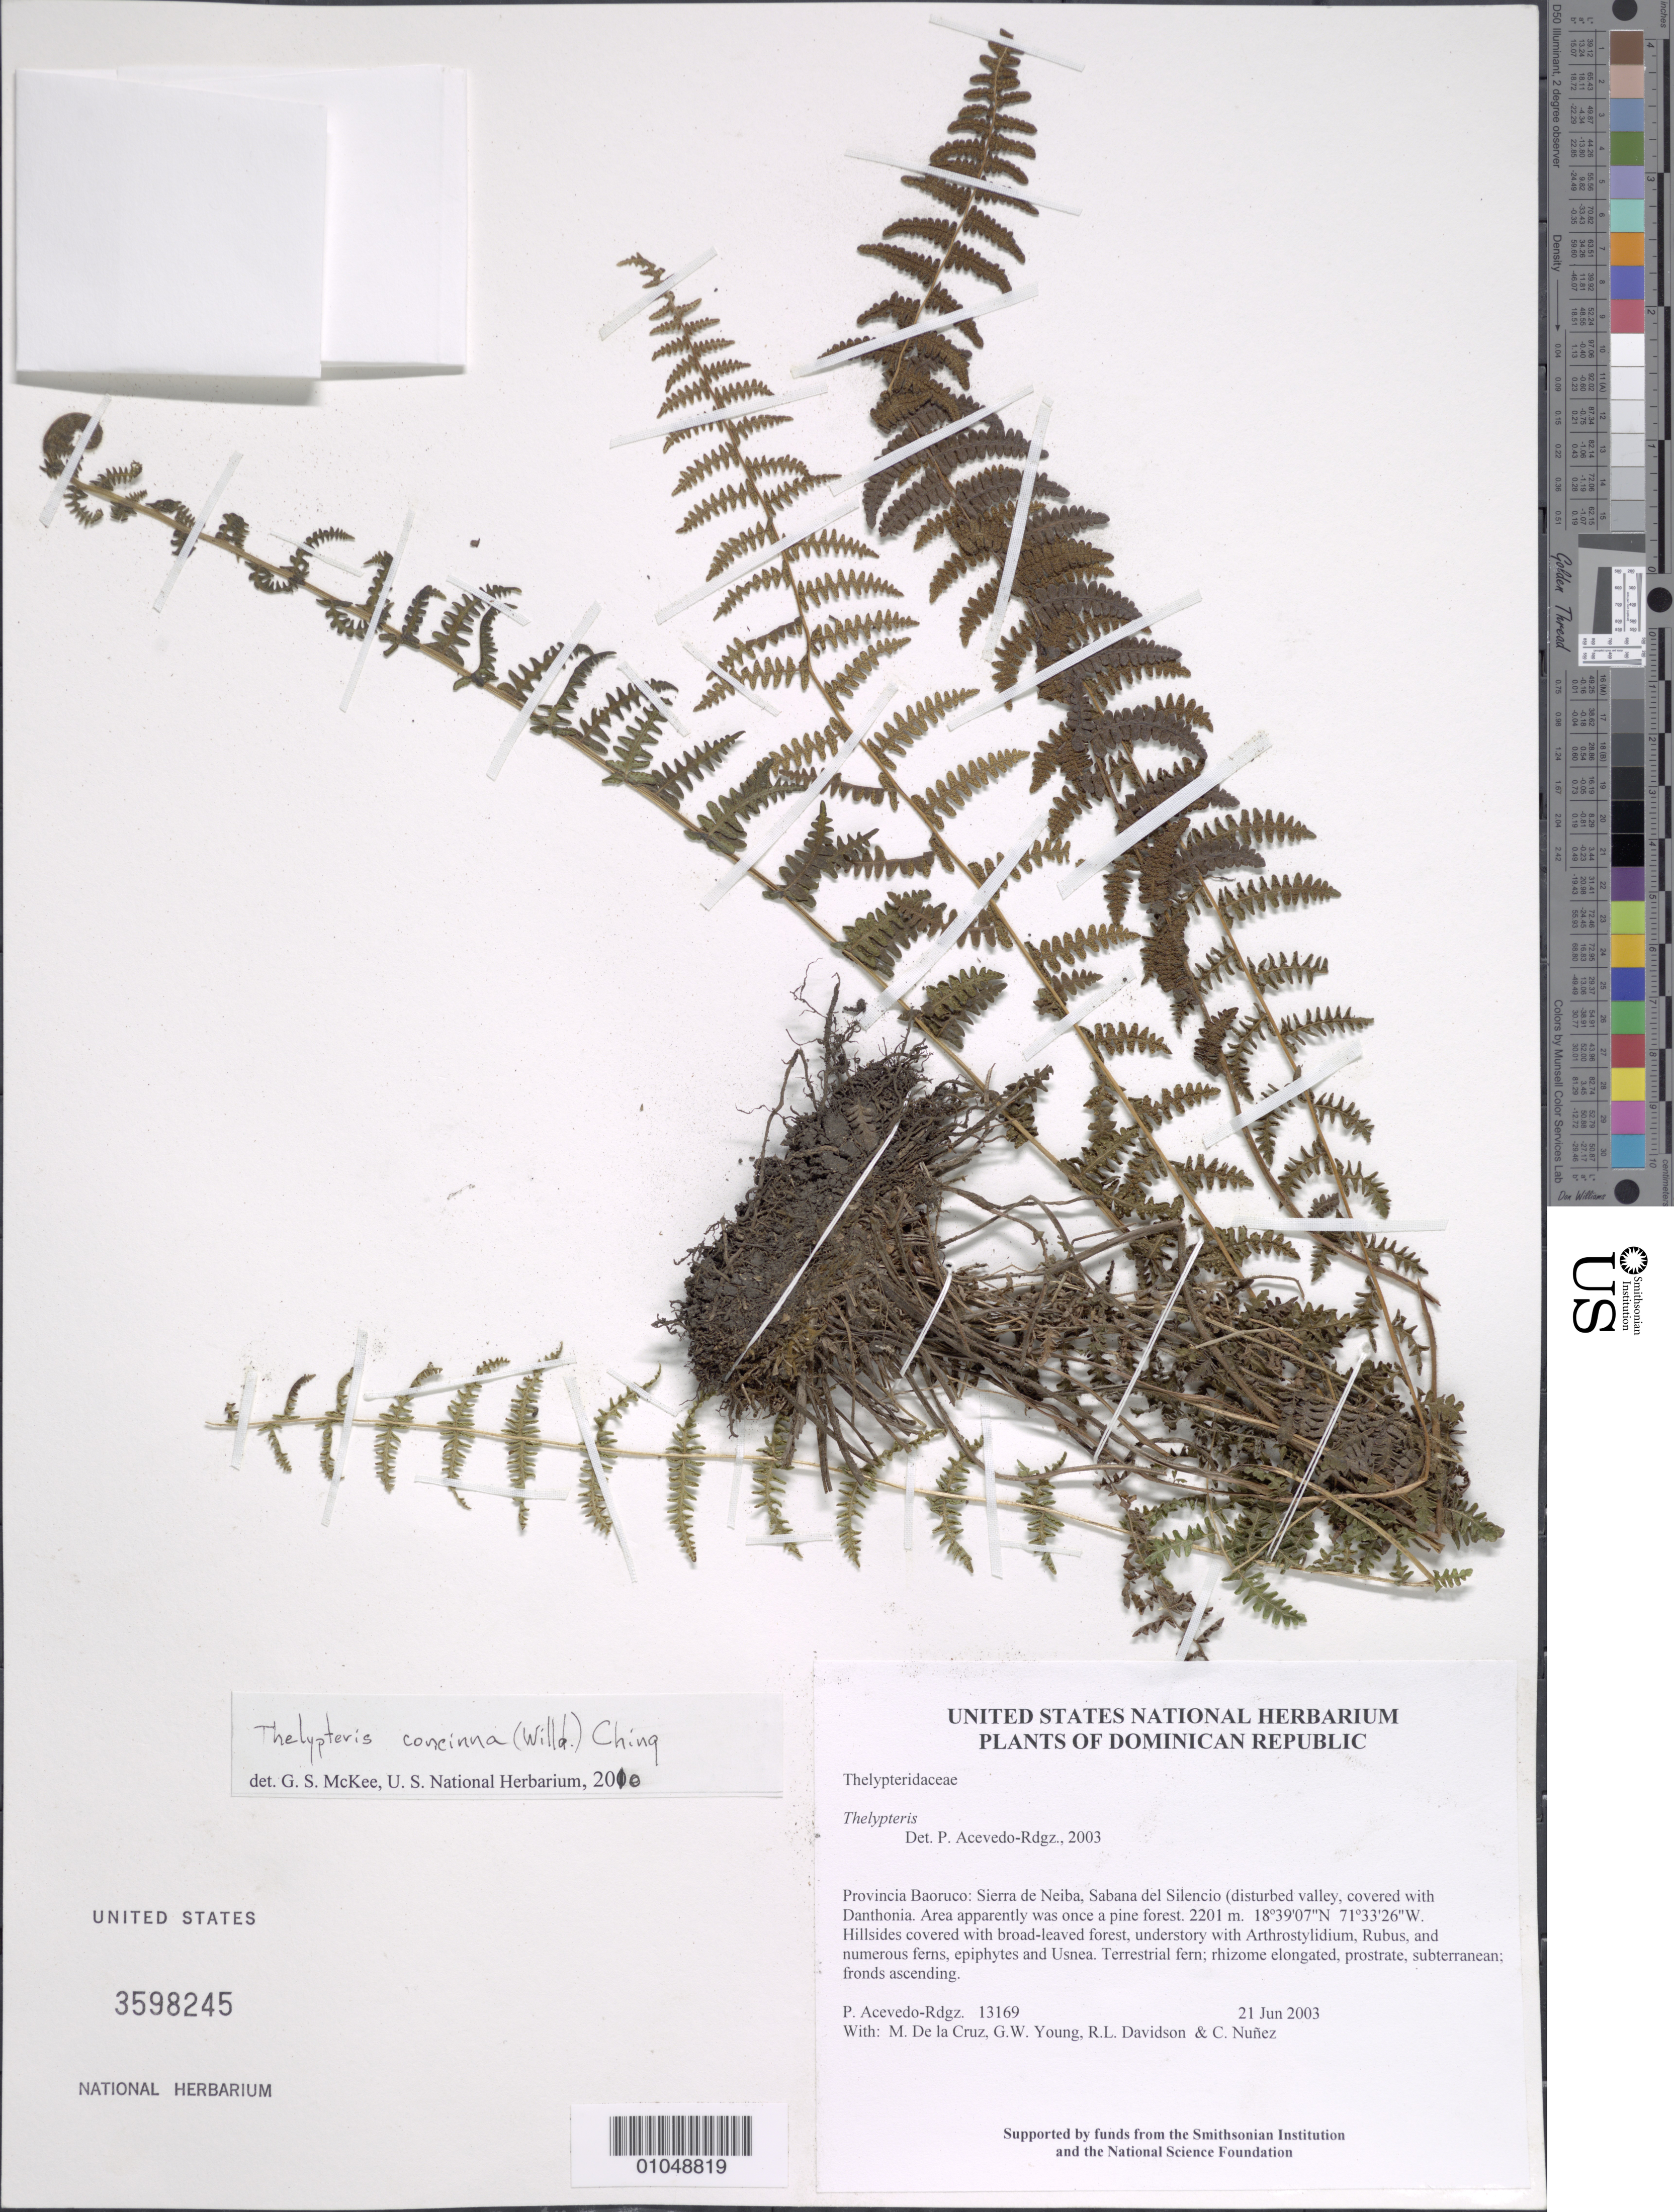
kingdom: Plantae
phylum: Tracheophyta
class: Polypodiopsida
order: Polypodiales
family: Thelypteridaceae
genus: Amauropelta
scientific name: Amauropelta concinna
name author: (Willd.) Pic. Serm.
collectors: P. Acevedo-Rodr., M. de la Cruz, J. Rawlins, G. Young, R. Davidson & C. Nunez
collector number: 13169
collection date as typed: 21 Jun 2003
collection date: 2003-06-21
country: Dominican Republic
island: Hispaniola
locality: Provincia Baoruco: Sierra de Neiba, Sabana del Silencio (disturbed valley, covered with Danthonia. Area apparently was once a pine forest.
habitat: Hillsides covered with broad-leaved forest, understory with Arthrostylidium, Rubus, and numerous ferns, epiphytes and Usnea.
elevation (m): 2201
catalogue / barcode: US 3598245